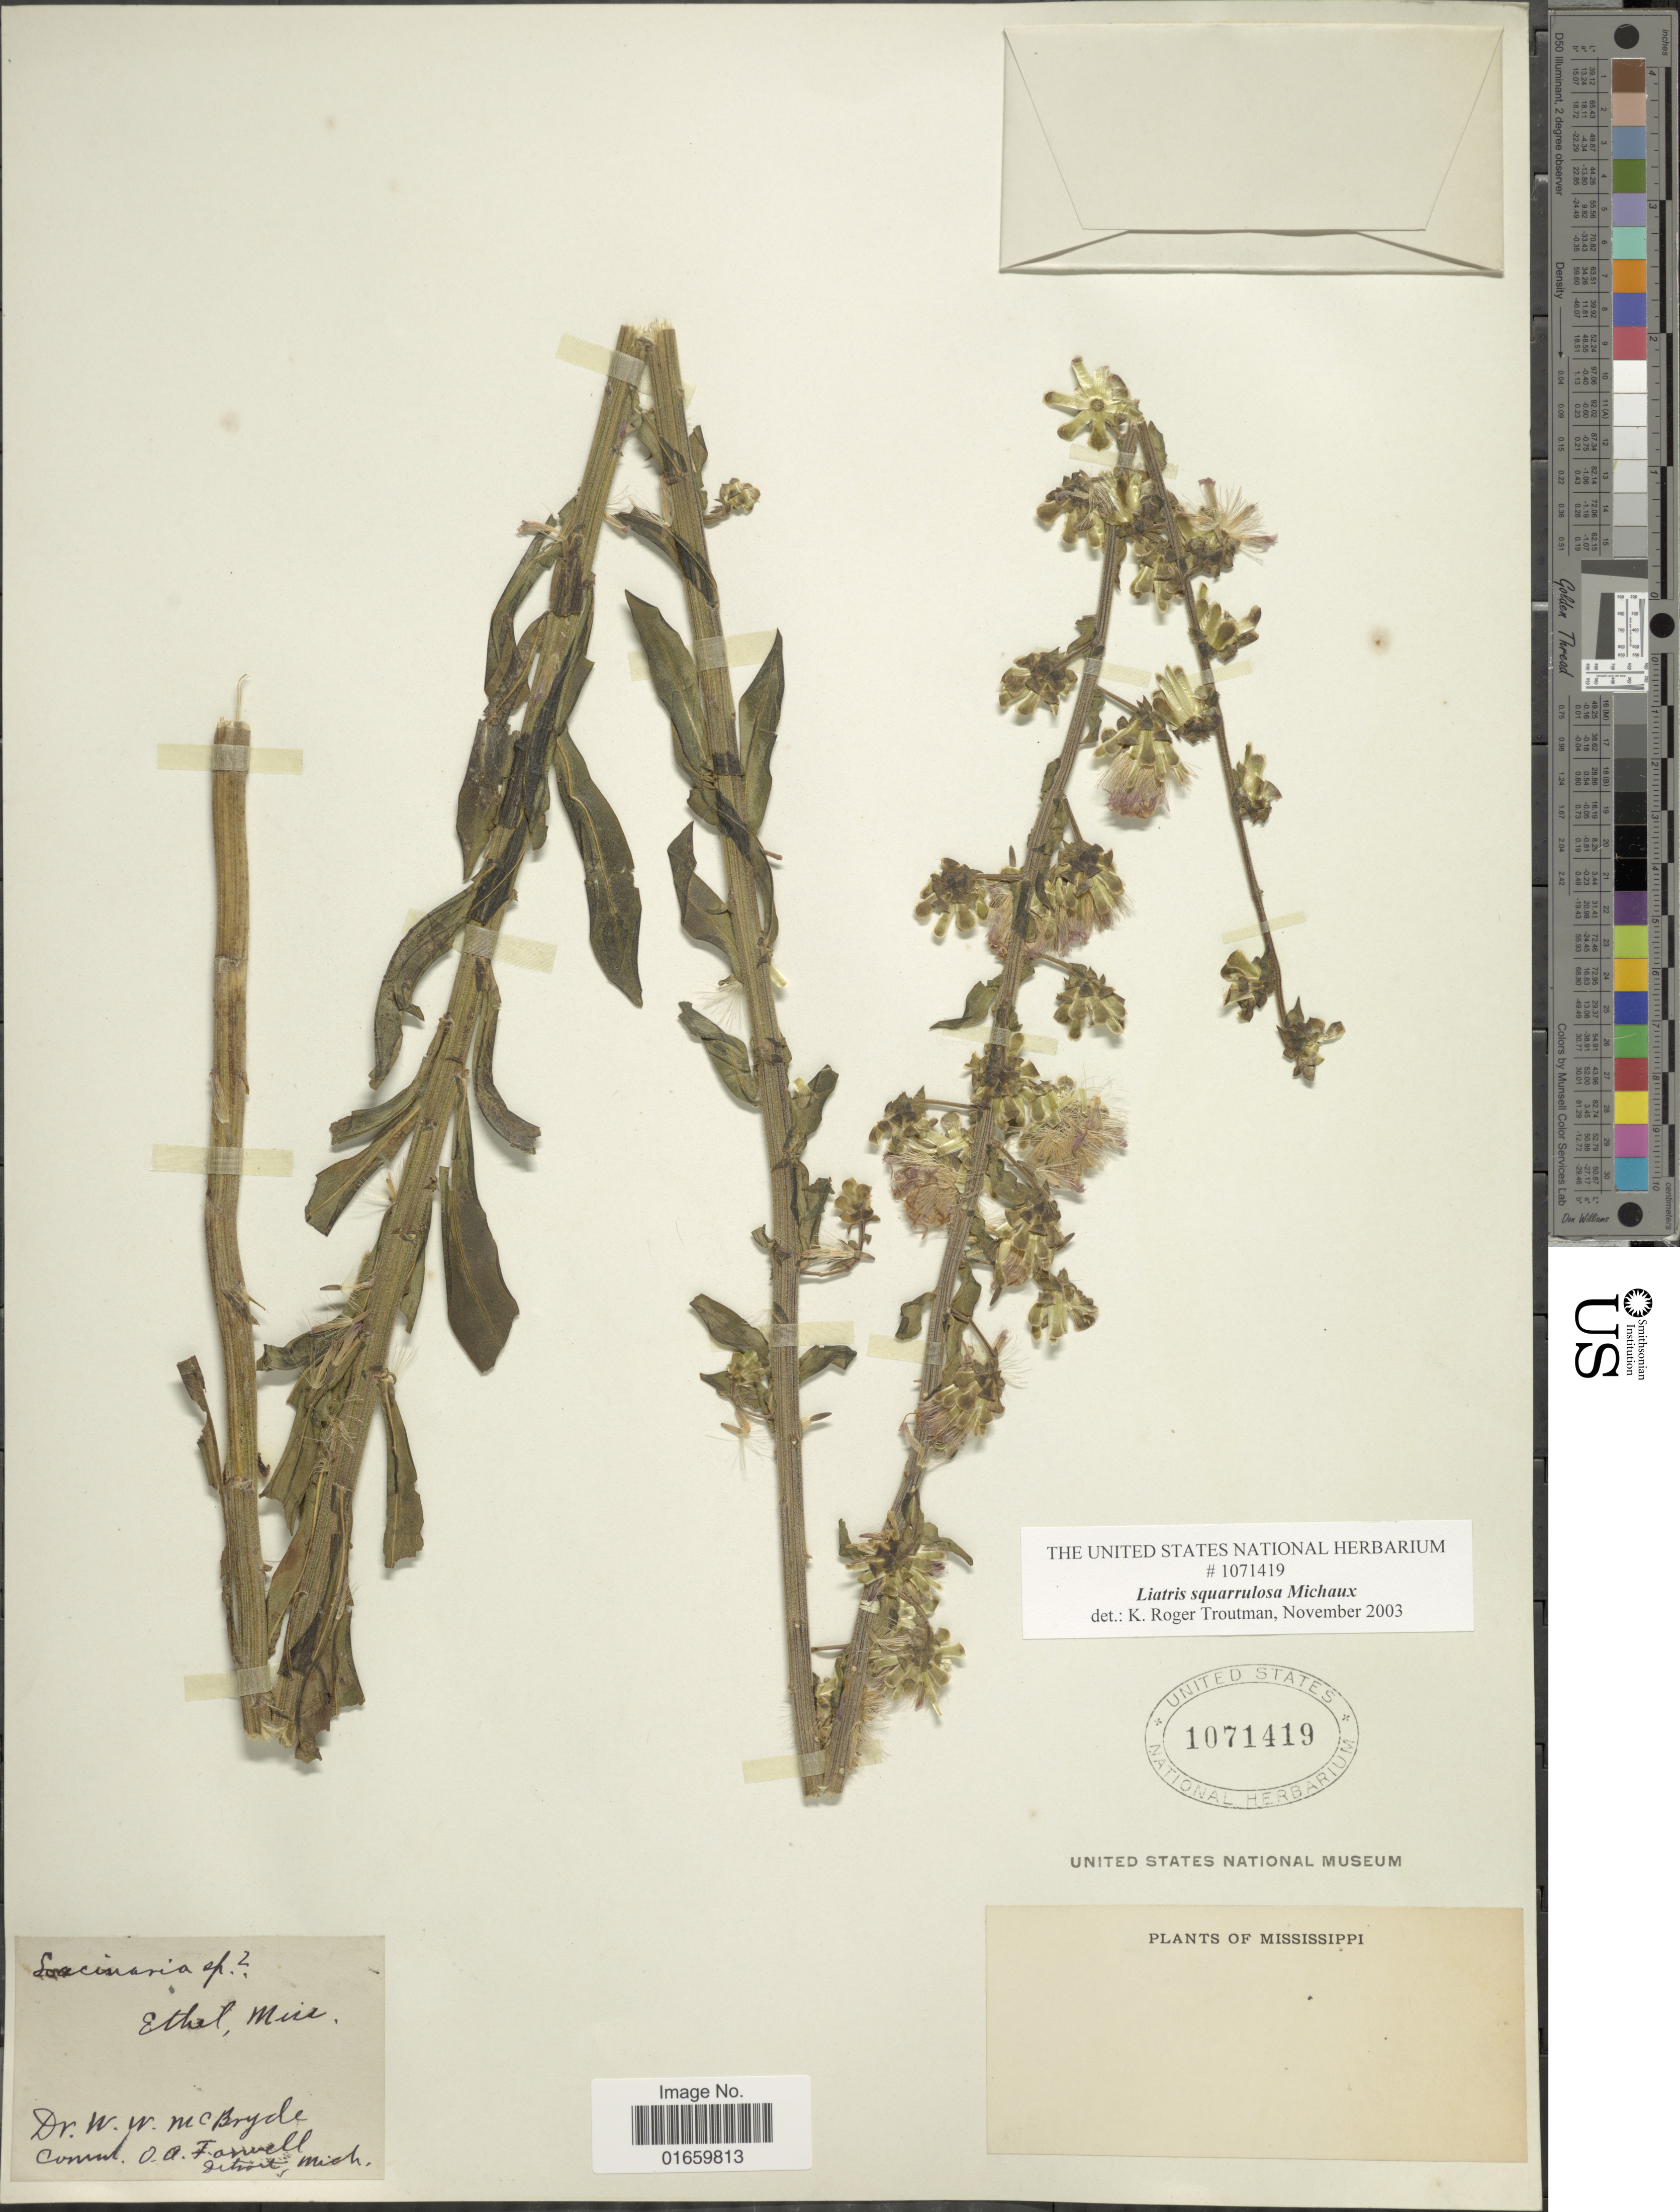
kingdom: Plantae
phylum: Tracheophyta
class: Magnoliopsida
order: Asterales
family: Asteraceae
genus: Liatris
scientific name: Liatris squarrulosa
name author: Michx.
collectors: W. McBryde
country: United States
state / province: Mississippi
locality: Ethel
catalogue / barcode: US 1071419